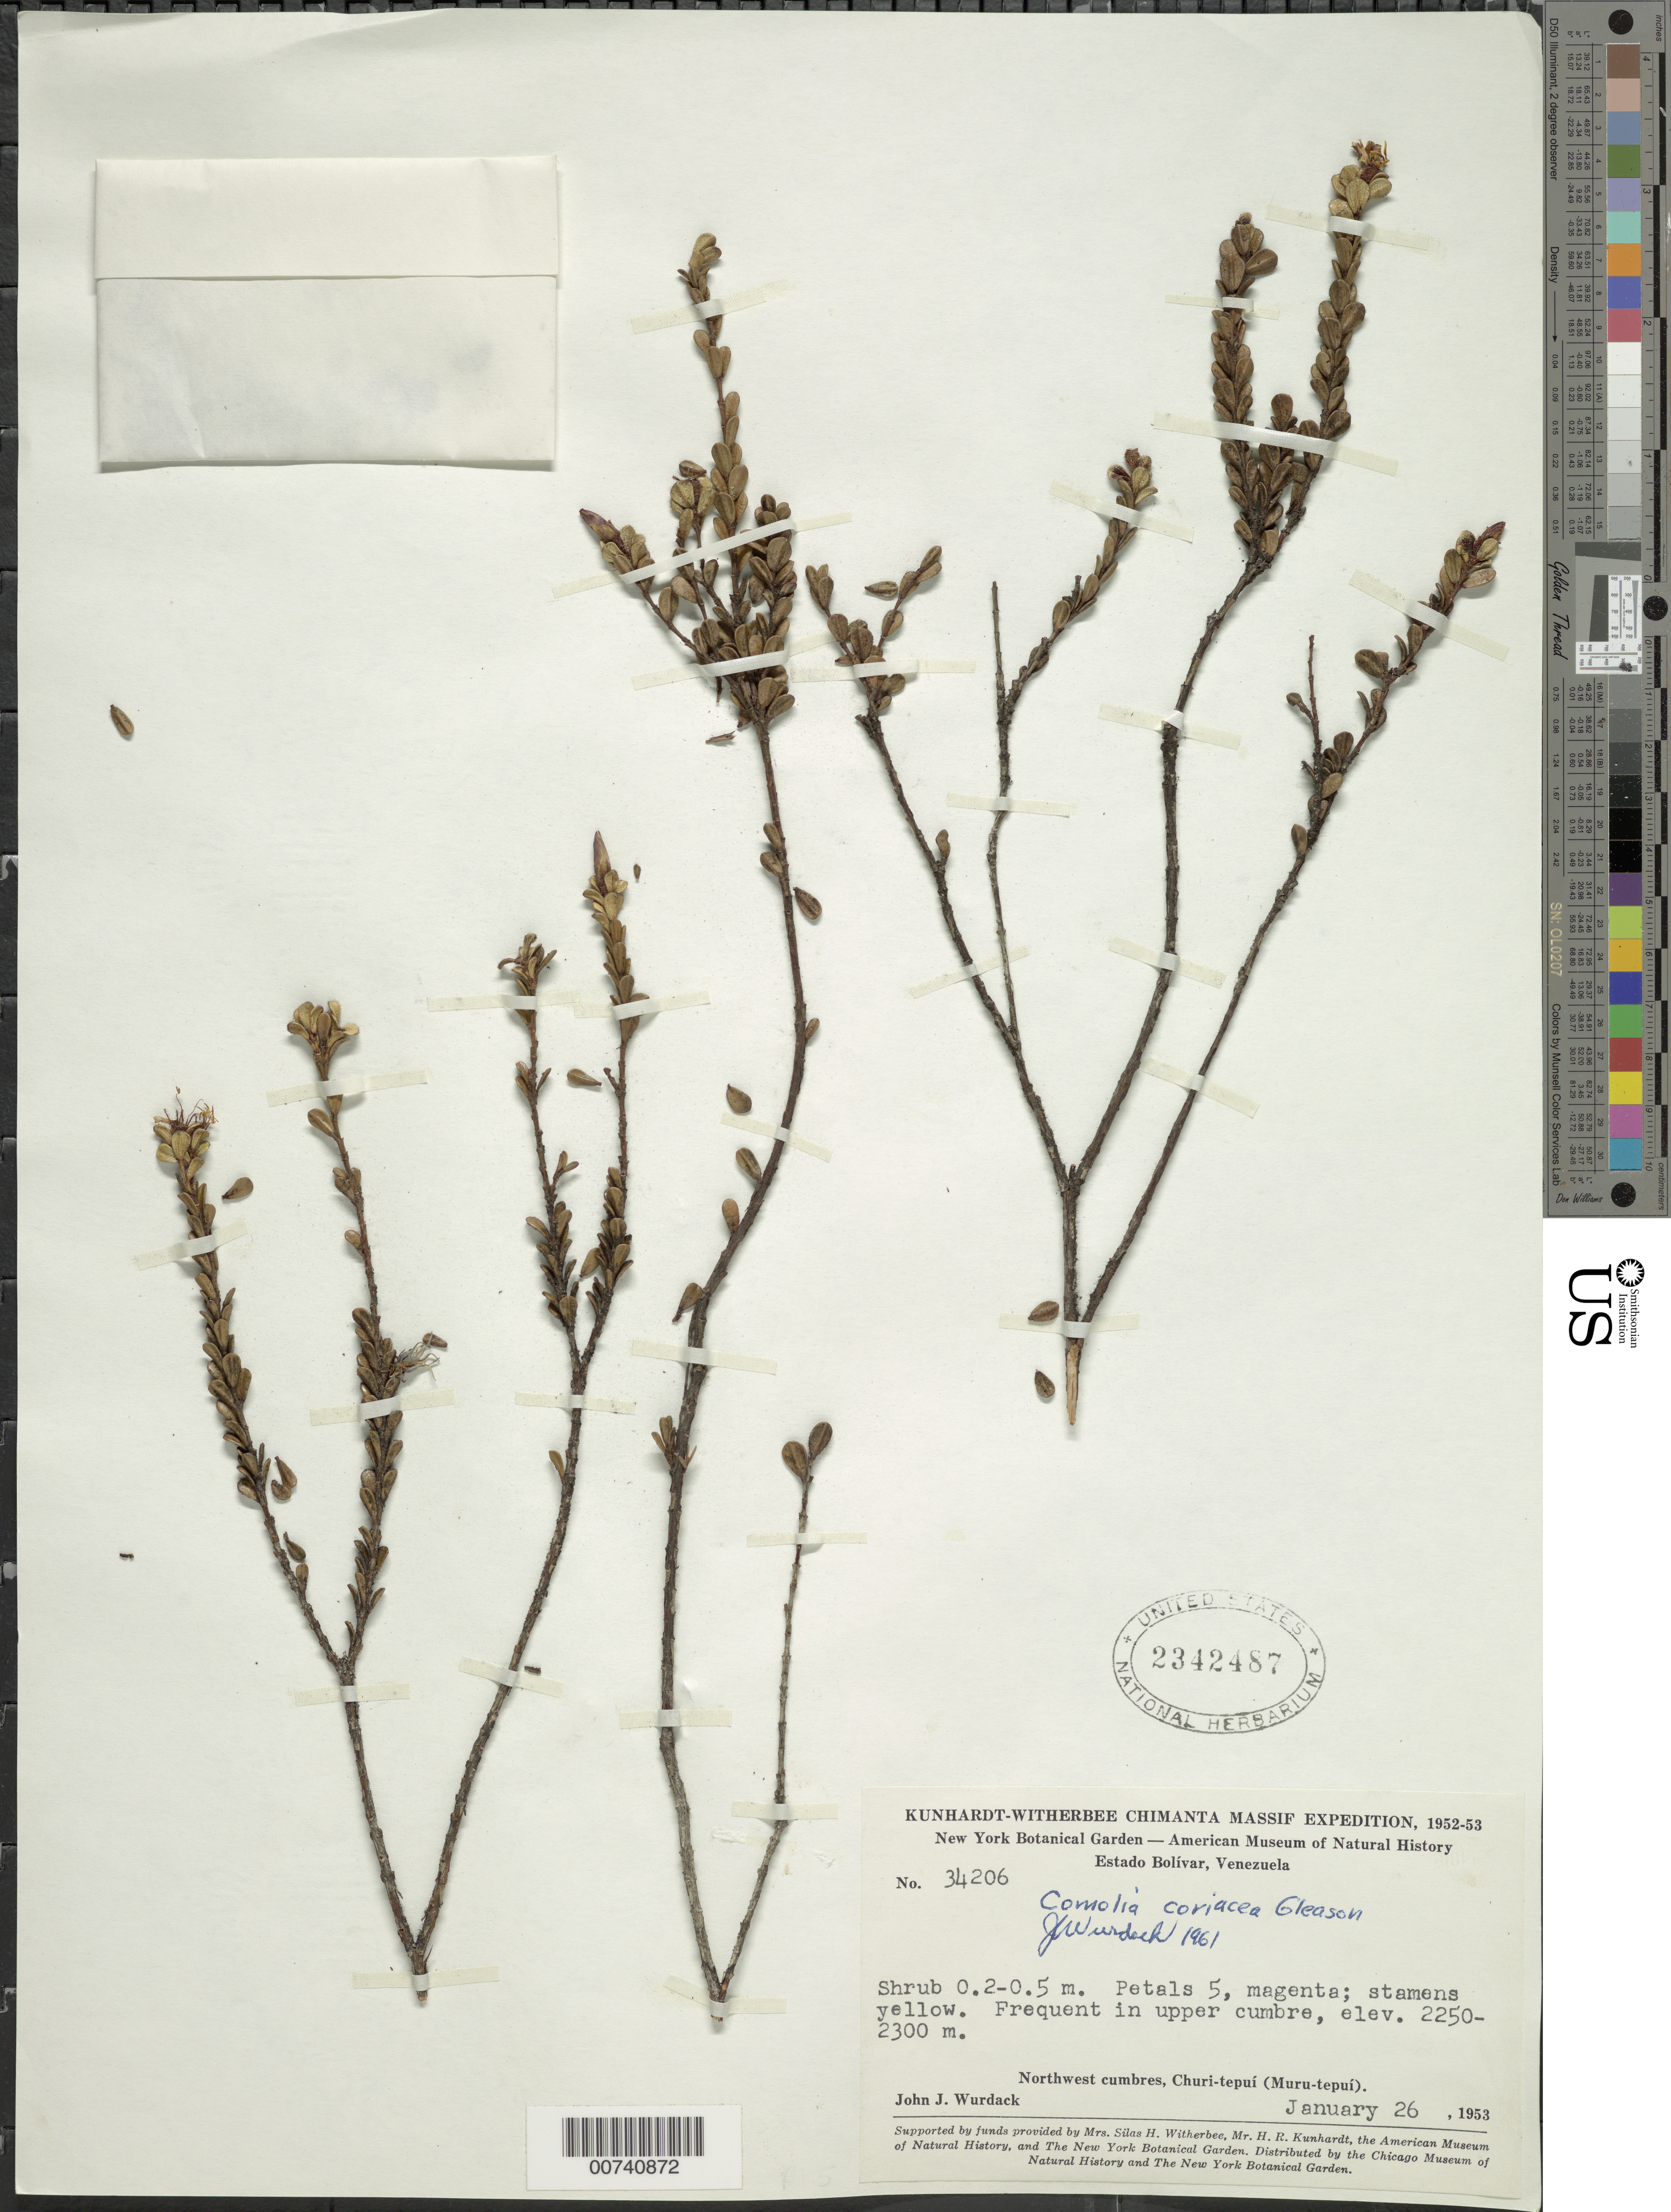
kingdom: Plantae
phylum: Tracheophyta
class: Magnoliopsida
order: Myrtales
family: Melastomataceae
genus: Comoliopsis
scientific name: Comoliopsis coriacea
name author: (Gleason) M.J. Rocha & P.J.F. Guim.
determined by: Nunes da Silva, Diego, (RB), Jardim Botanico do Rio de Janeiro - Herbario (BRAZIL)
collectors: J. J. Wurdack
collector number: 34206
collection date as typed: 26-Jan-53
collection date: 1953-01-26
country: Venezuela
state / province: Bolívar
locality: Churi-tepuí (Muru-tepuí)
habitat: Summit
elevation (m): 2250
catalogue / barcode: US 2342487